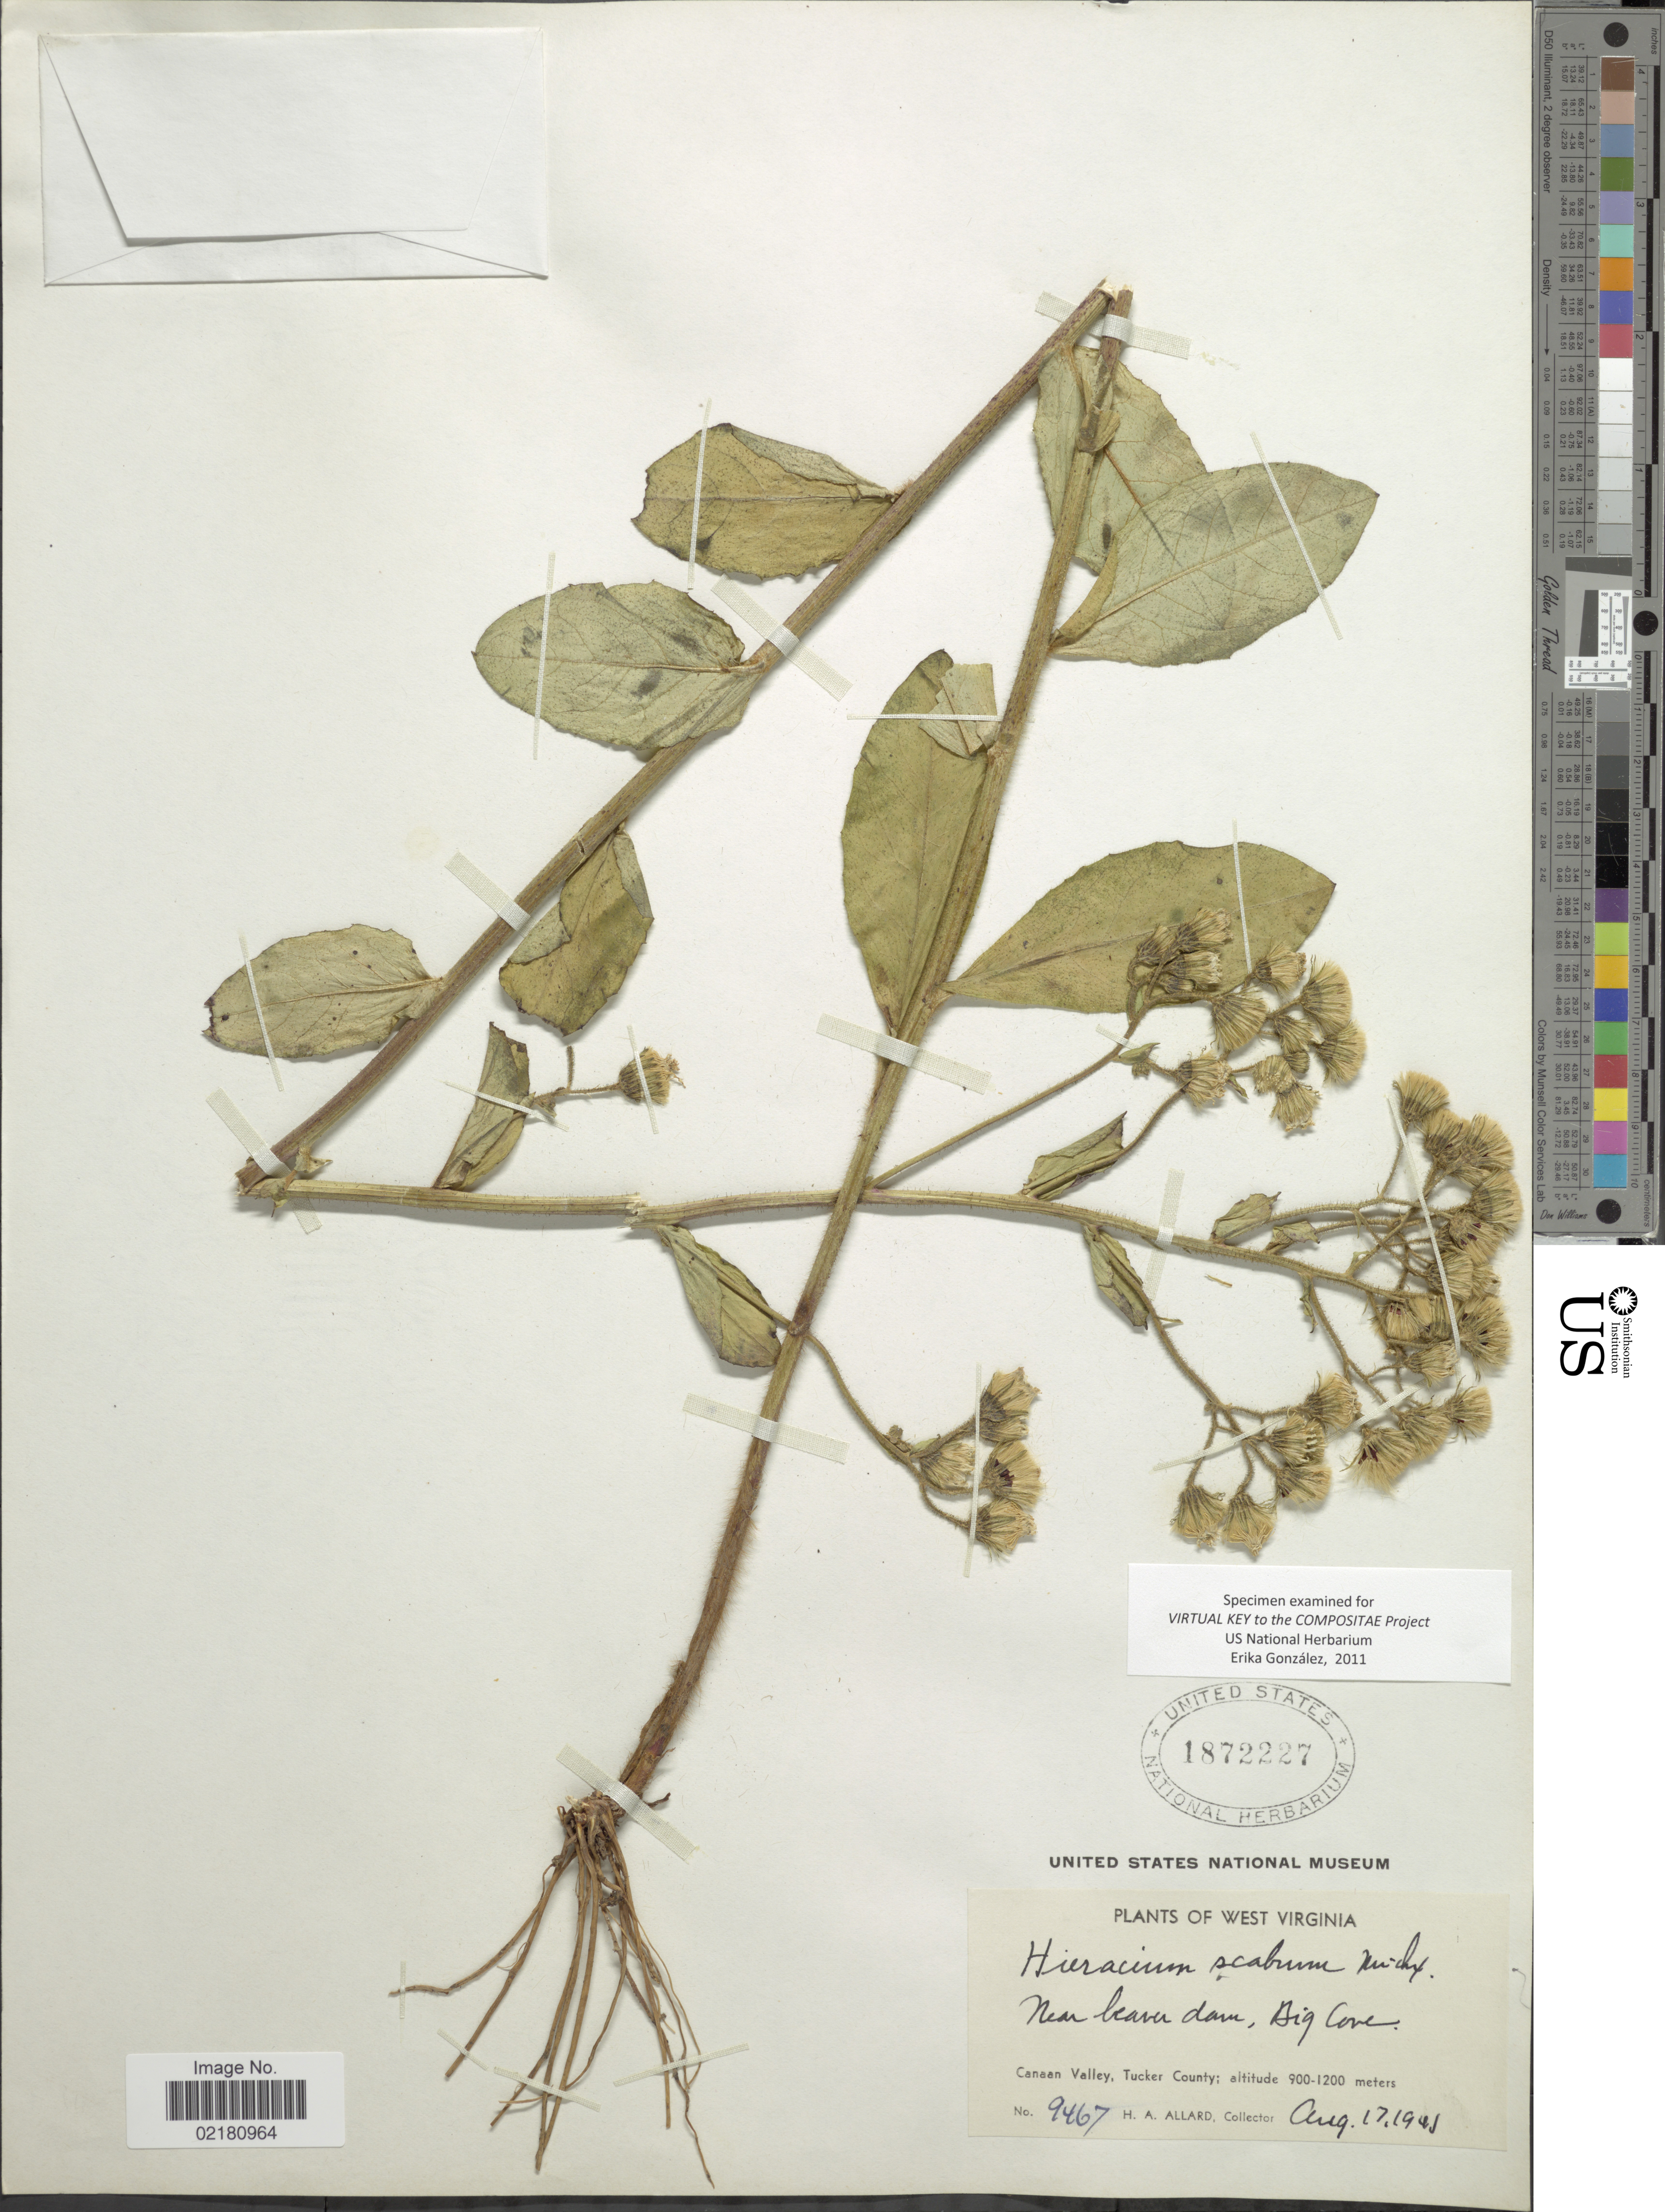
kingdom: Plantae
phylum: Tracheophyta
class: Magnoliopsida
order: Asterales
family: Asteraceae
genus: Pilosella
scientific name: Pilosella verruculata subsp. verruculata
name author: (Link) Soják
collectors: H. A. Allard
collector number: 9467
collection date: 1945-08-17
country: United States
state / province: West Virginia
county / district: Tucker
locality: Near beaver dam, Big Cove. Canaan Valley, Tucker County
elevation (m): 900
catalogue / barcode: US 1872227